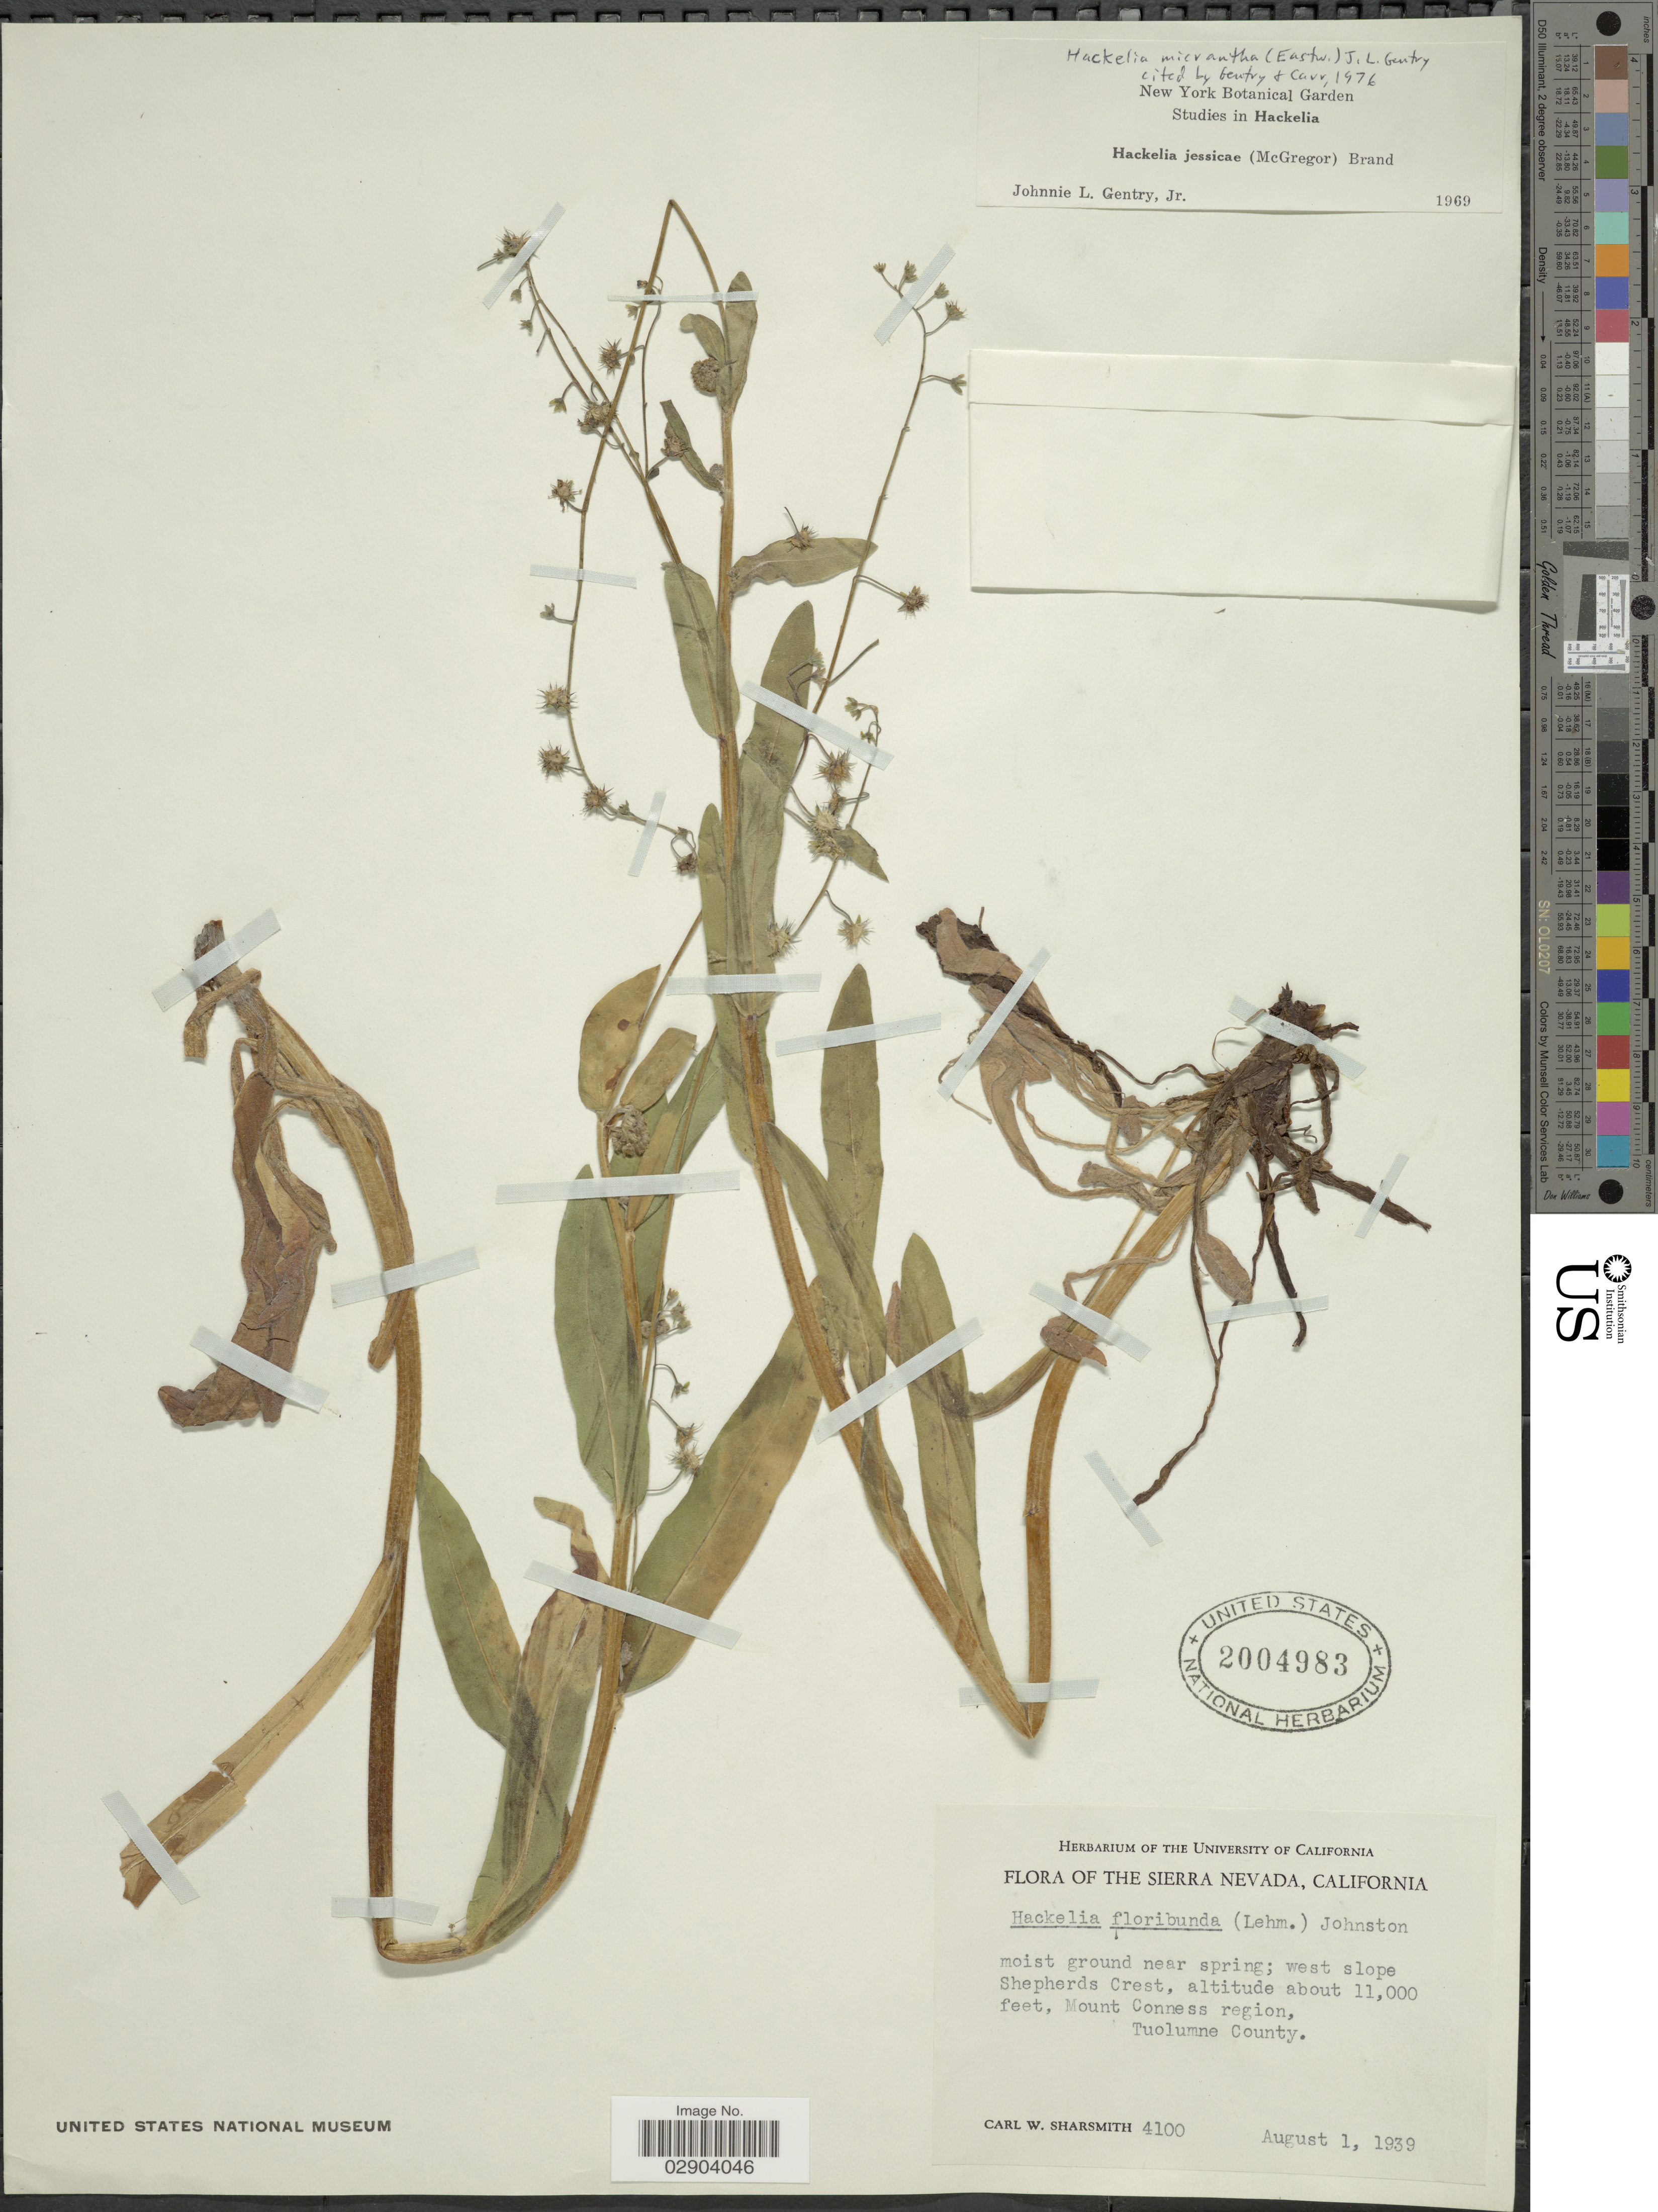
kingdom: Plantae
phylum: Tracheophyta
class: Magnoliopsida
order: Boraginales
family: Boraginaceae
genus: Hackelia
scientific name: Hackelia micrantha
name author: (Eastw.) J.L. Gentry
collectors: C. Sharsmith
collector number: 4100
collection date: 1939-08-01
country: United States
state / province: California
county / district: Tuolumne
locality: The Sierra Nevada. Moist ground near spring; west slope Shepherds Crest. Mount Conness region. Tuolumne County.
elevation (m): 3353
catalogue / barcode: US 2004983